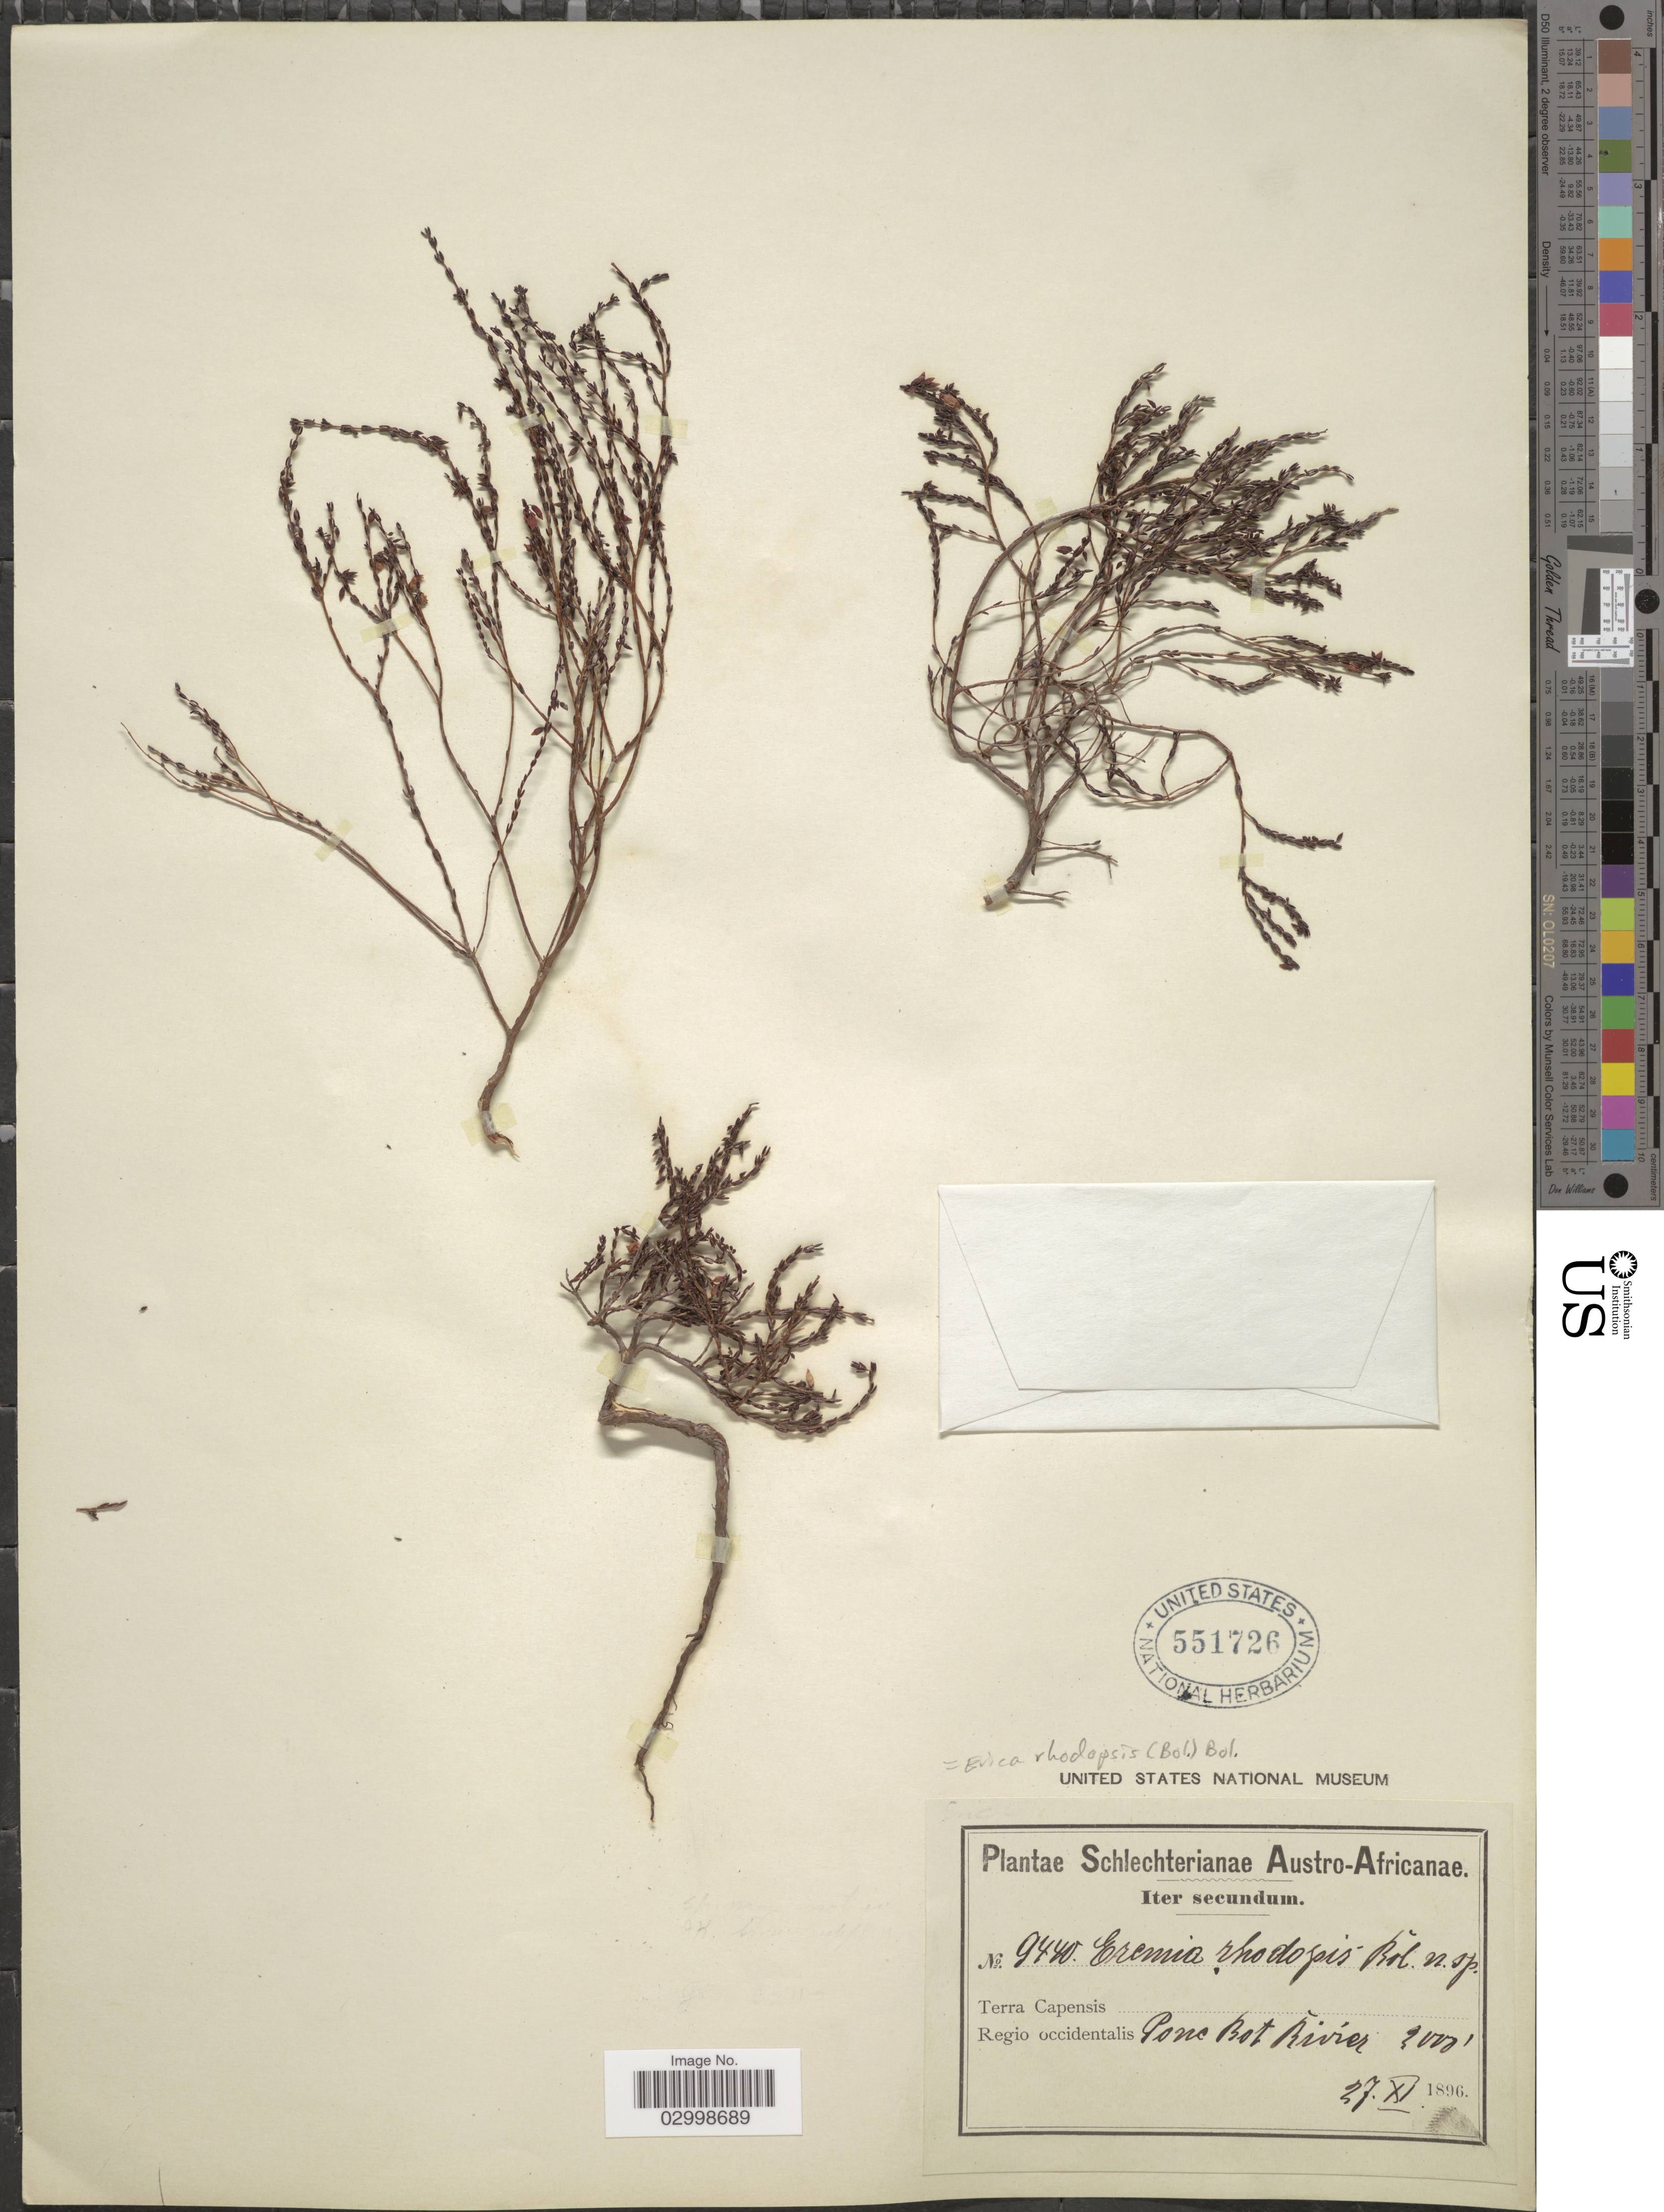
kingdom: Plantae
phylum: Tracheophyta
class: Magnoliopsida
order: Ericales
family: Ericaceae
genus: Erica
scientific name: Erica rhodopis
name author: Bolus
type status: Syntype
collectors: Schlechter, --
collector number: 9440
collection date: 1896-11-27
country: South Africa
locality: Austro-Africanae. Terra Capensis. Regio occidentalis. Ponc Bot River.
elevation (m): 610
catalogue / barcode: US 551726